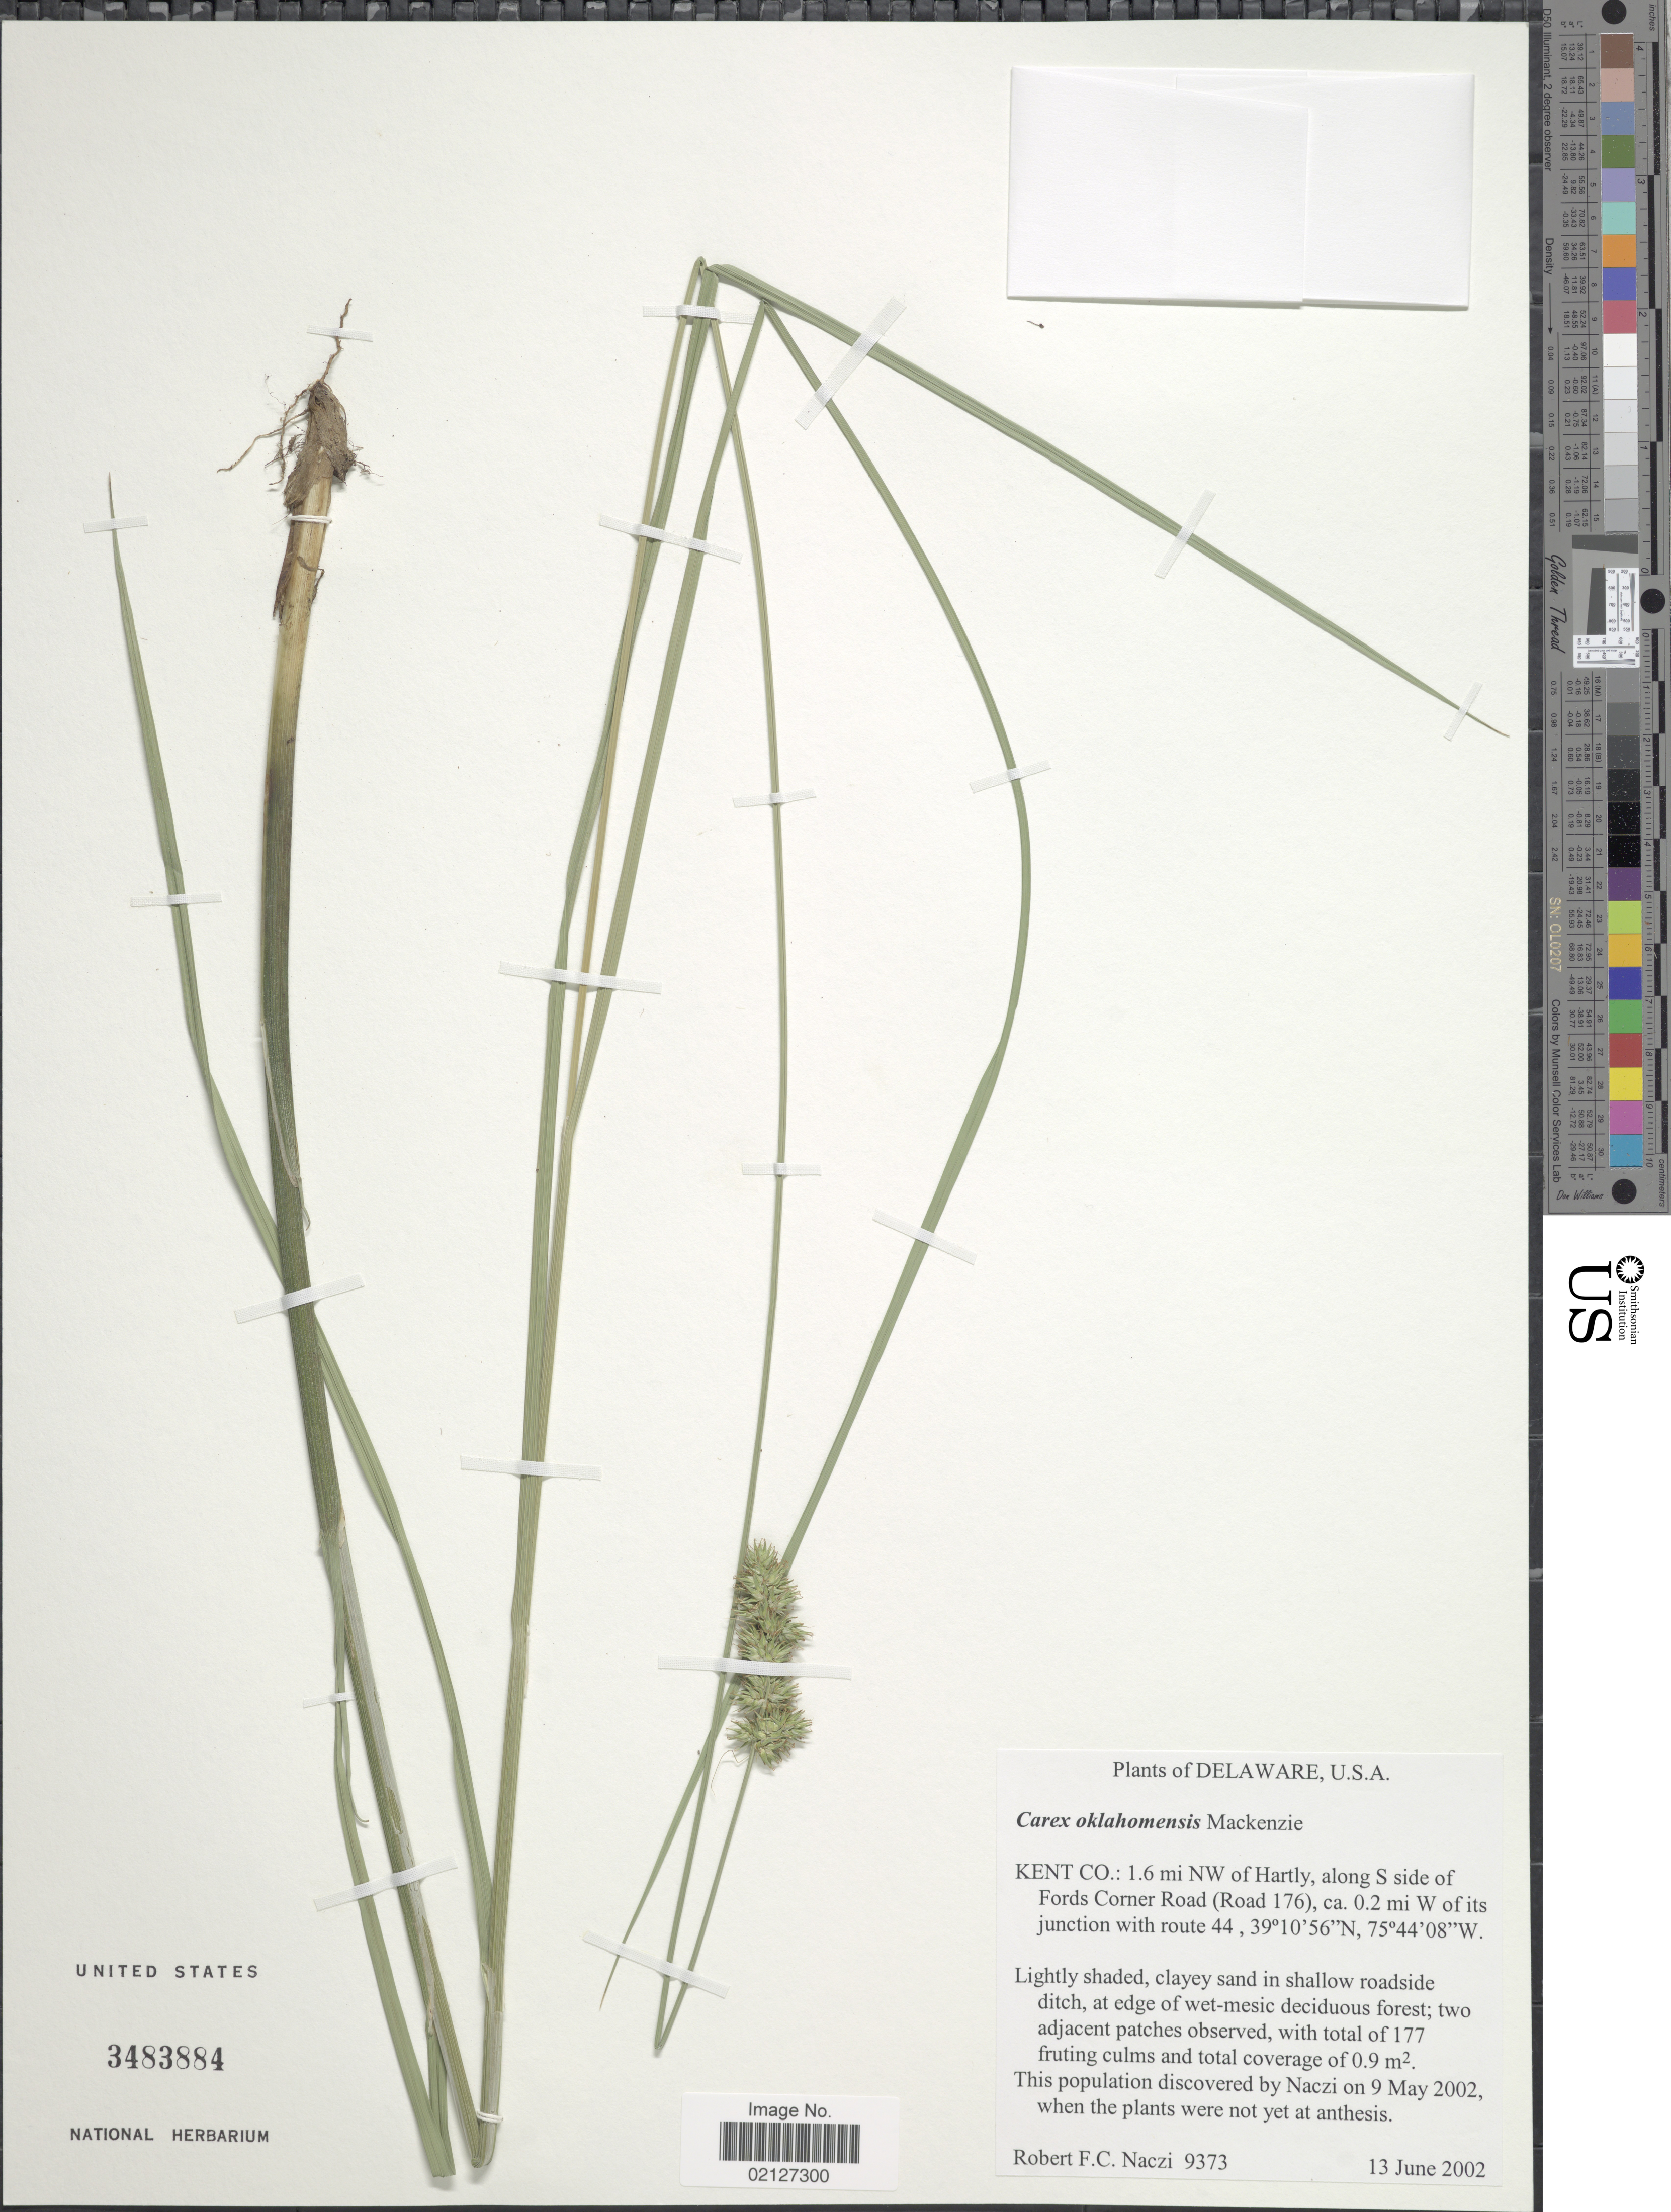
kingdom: Plantae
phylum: Tracheophyta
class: Liliopsida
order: Poales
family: Cyperaceae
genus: Carex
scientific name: Carex oklahomensis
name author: Mack.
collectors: R. F. C. Naczi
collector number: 9373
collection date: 2002-06-13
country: United States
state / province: Delaware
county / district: Kent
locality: Kent Co.: 1.6 mi NW of Hartly, along S side of Fords Corner Road (Road 176), ca. 0.2 mi W of its junction with route 44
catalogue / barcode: US 3483884